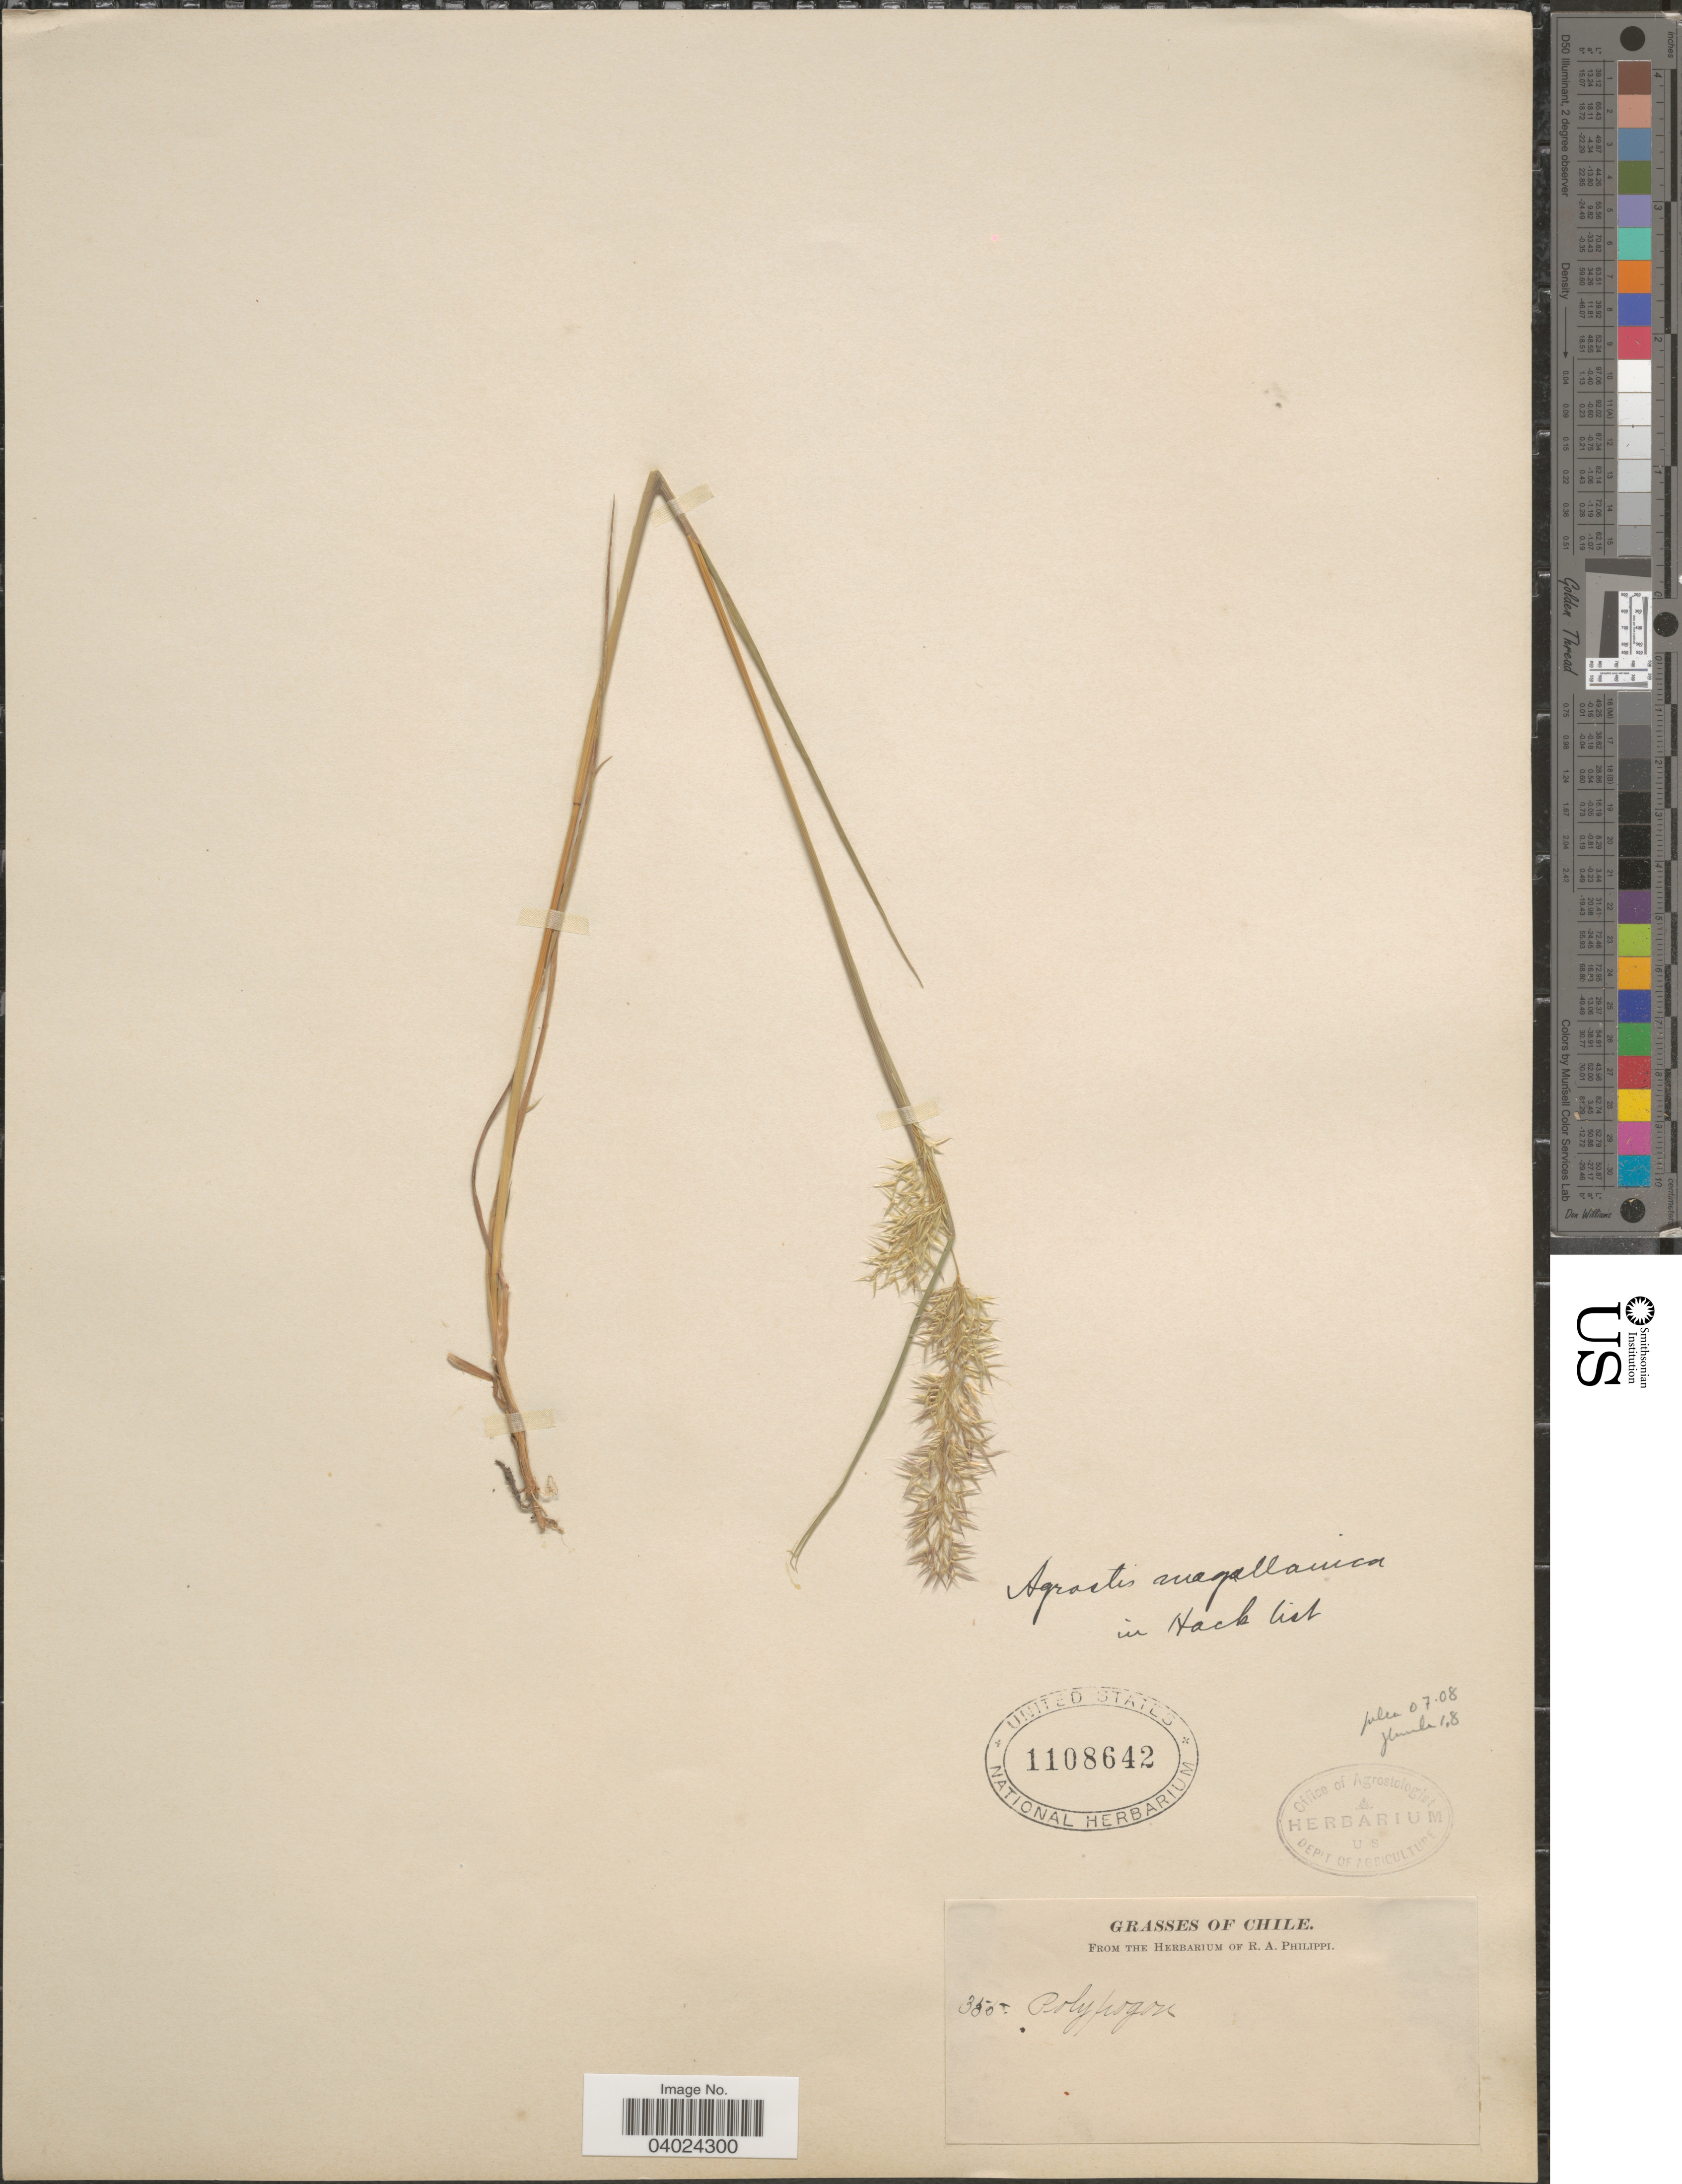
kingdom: Plantae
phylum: Tracheophyta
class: Liliopsida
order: Poales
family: Poaceae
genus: Agrostis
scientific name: Agrostis magellanica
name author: Lam.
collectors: ex. herb. R.A. Philippi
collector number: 355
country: Chile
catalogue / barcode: US 1108642